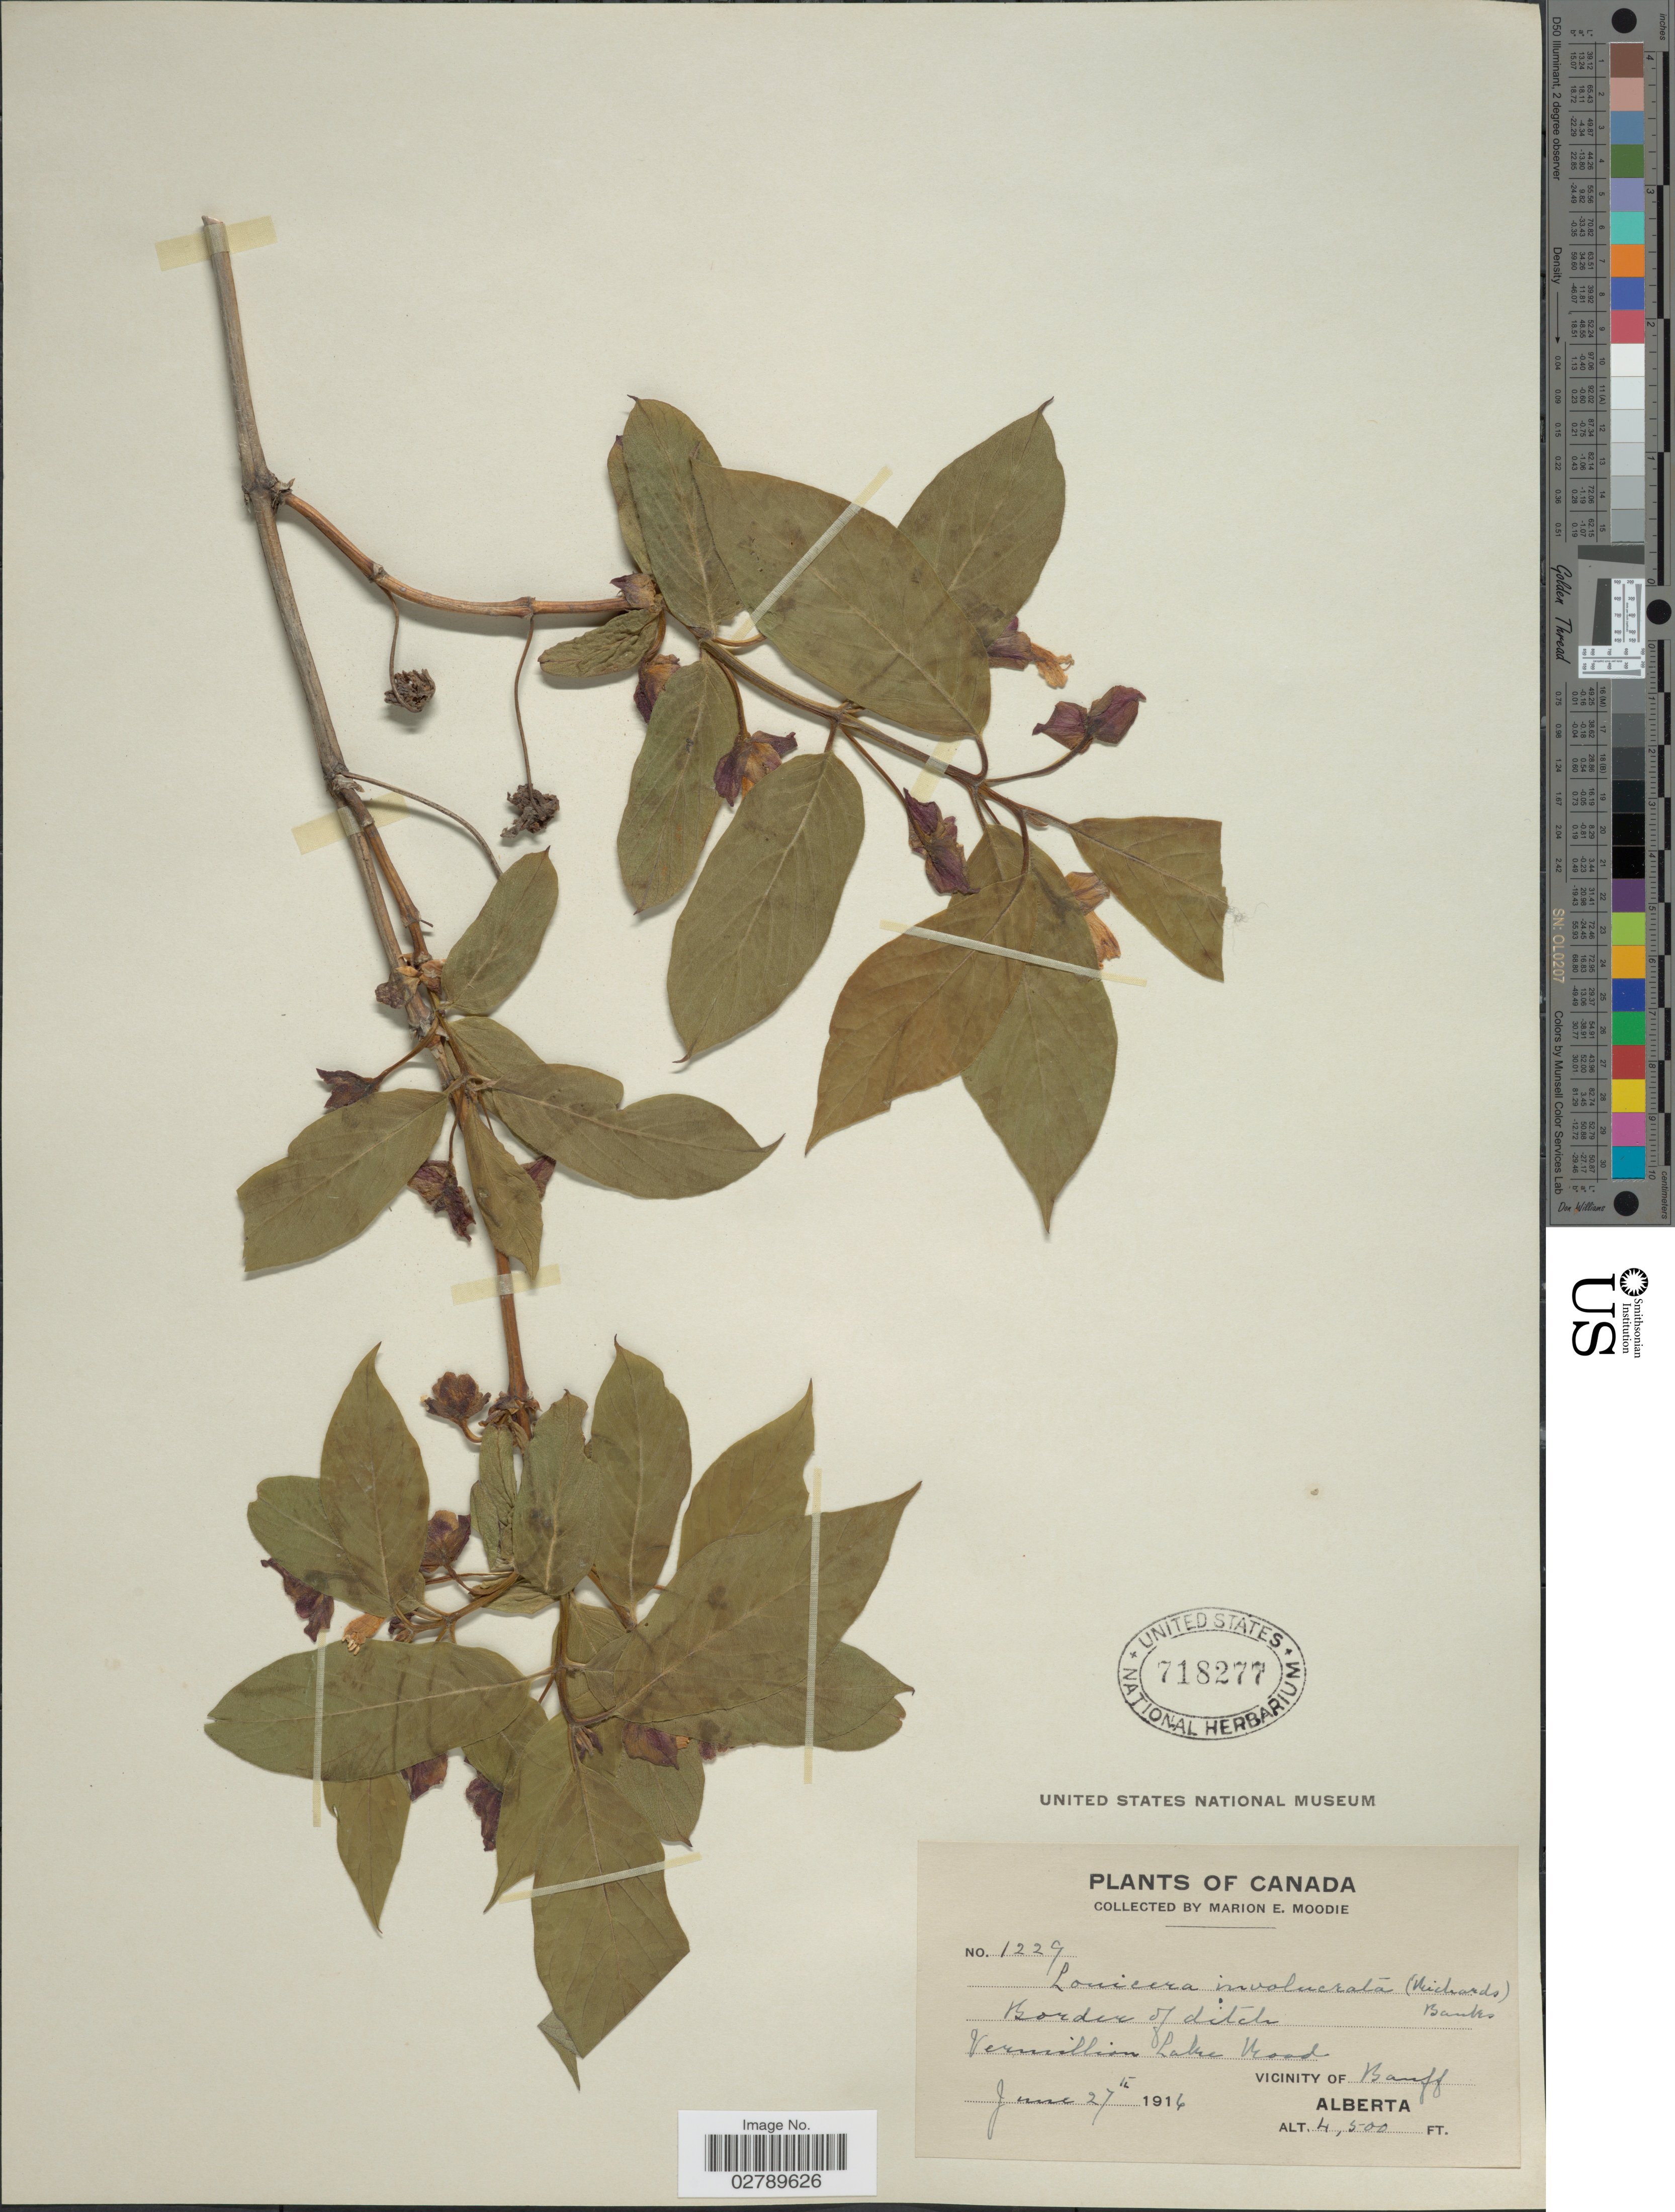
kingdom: Plantae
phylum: Tracheophyta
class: Magnoliopsida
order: Dipsacales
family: Caprifoliaceae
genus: Lonicera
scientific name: Lonicera involucrata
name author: (Richardson) Banks ex Spreng.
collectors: M. E. Moodie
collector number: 1229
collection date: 1916-06-27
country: Canada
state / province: Alberta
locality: Border of ditch. Vermillion Lake Road. Vicinity of Banff.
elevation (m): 1372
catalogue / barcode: US 718277